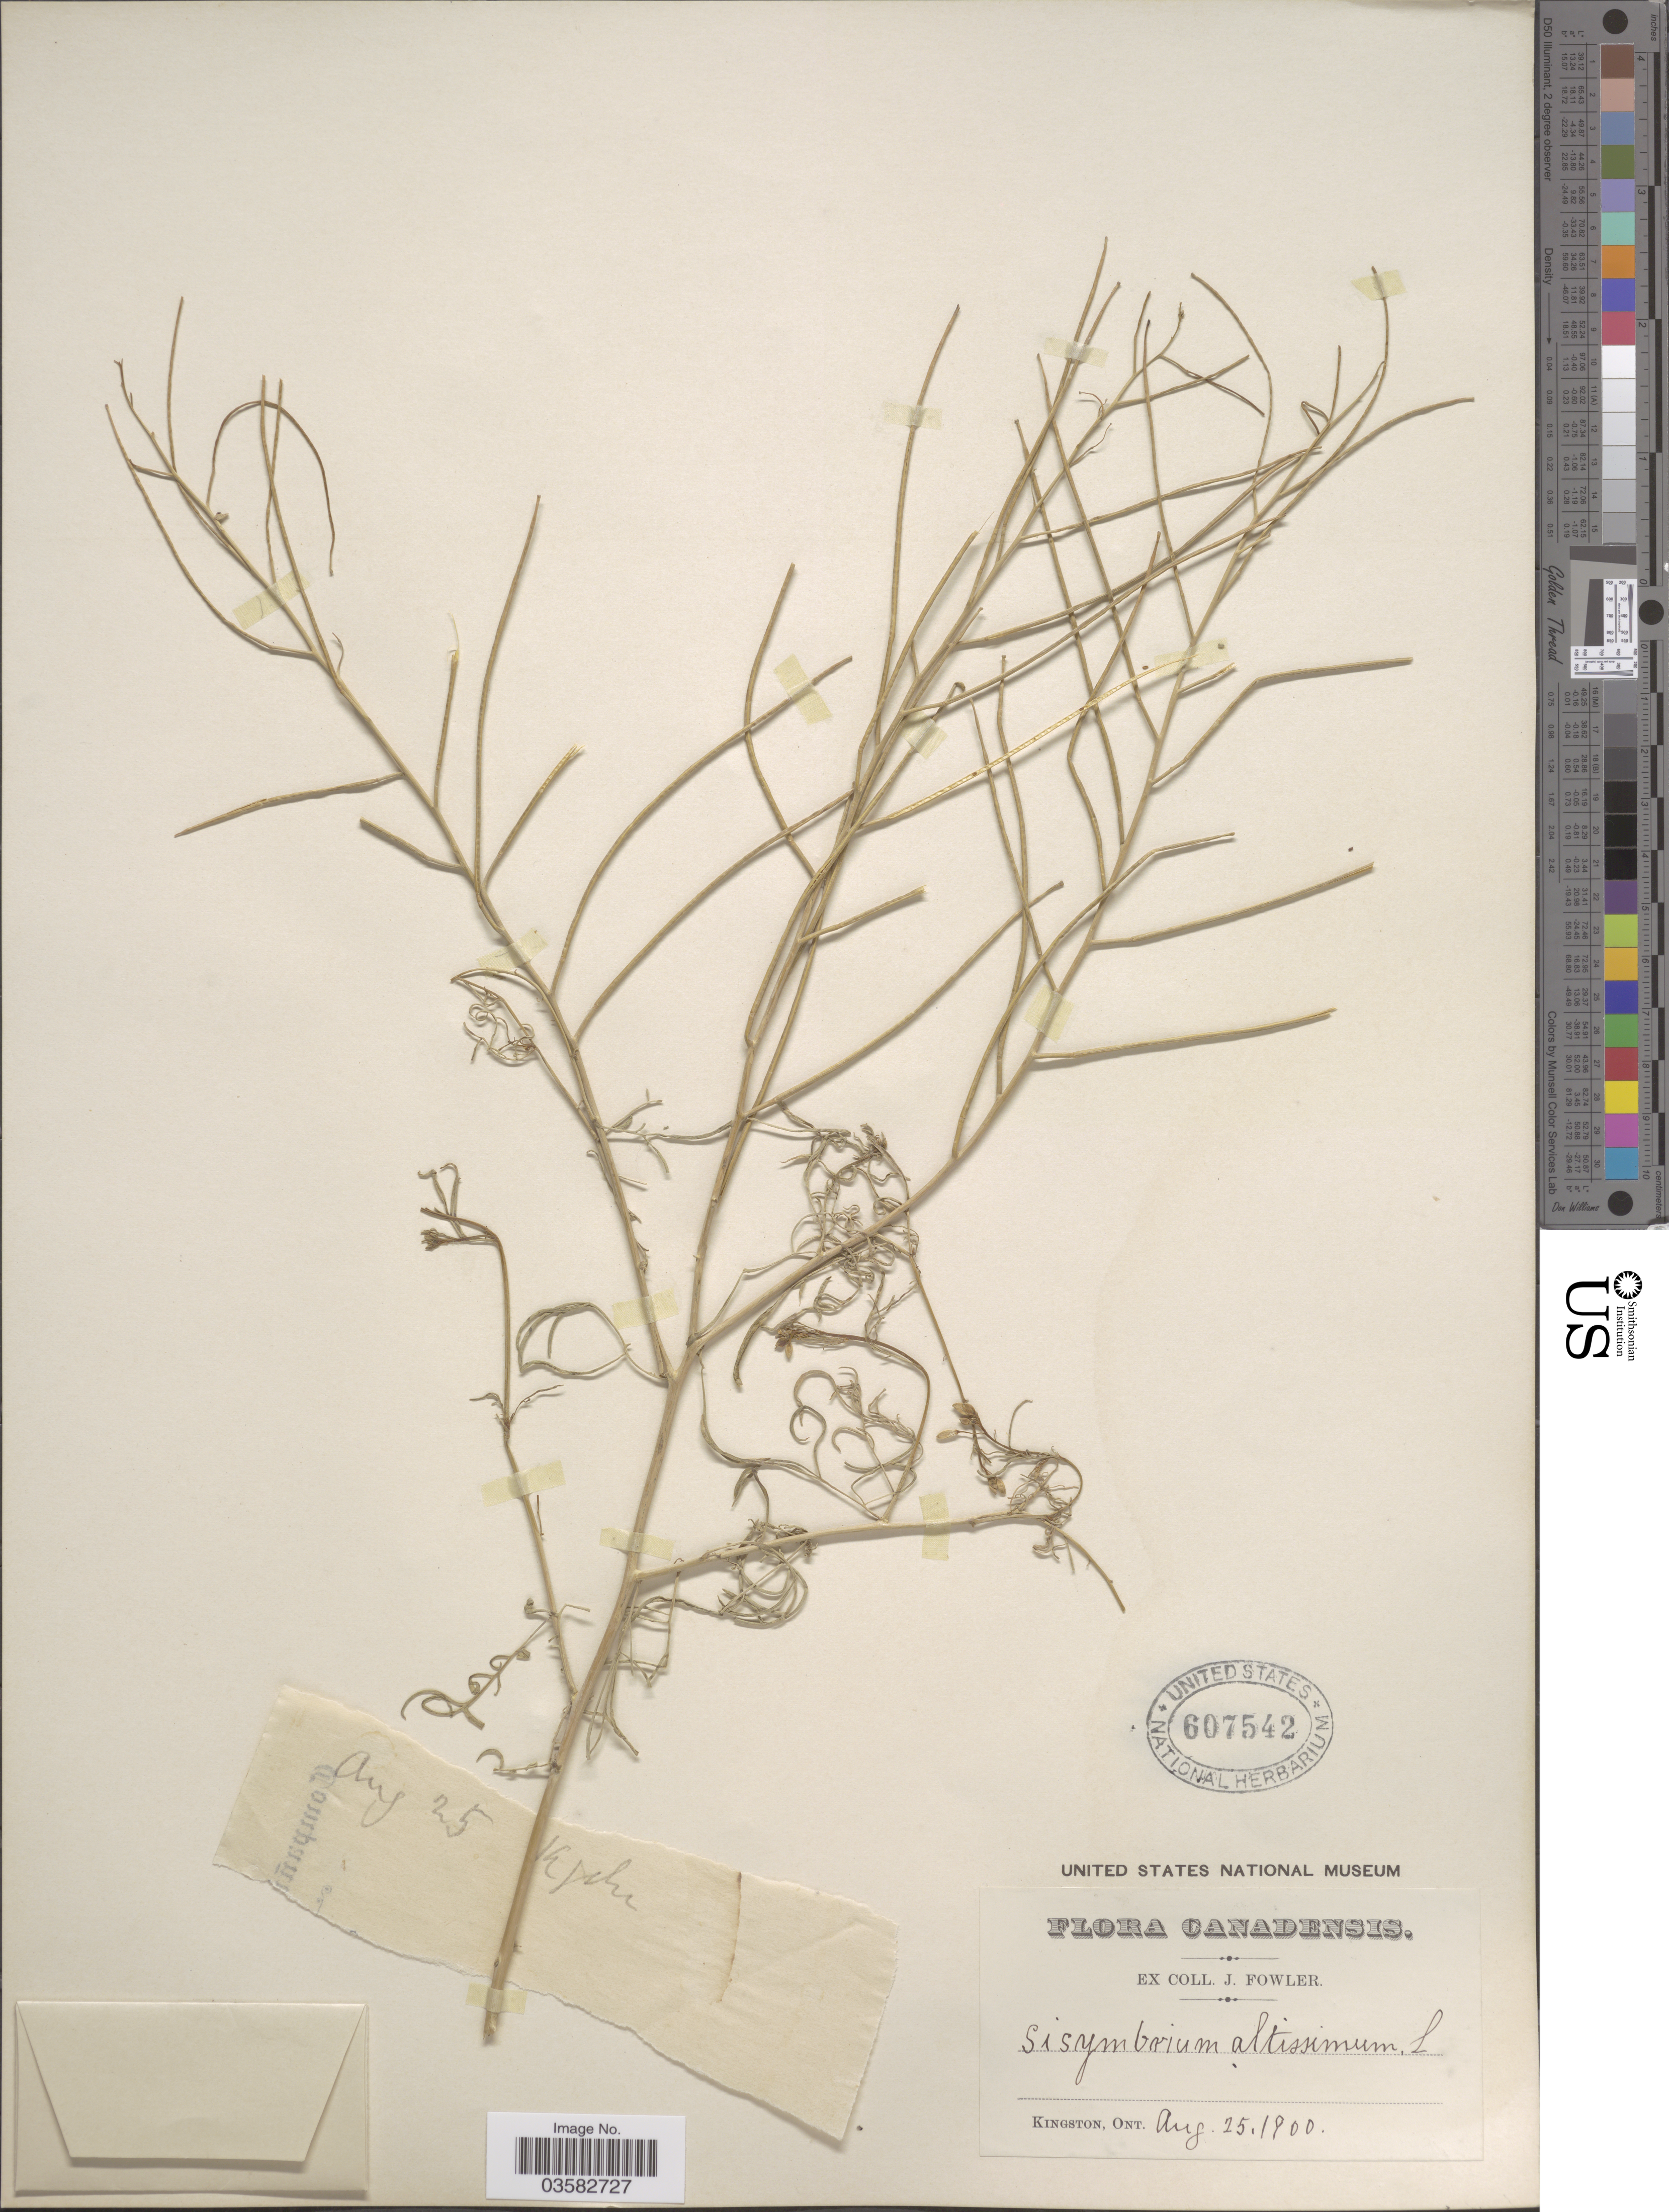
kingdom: Plantae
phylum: Tracheophyta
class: Magnoliopsida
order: Brassicales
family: Brassicaceae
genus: Sisymbrium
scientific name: Sisymbrium altissimum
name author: L.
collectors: J. Fowler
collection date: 1900-08-25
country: Canada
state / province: Ontario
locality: Kingston.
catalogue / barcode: US 607542